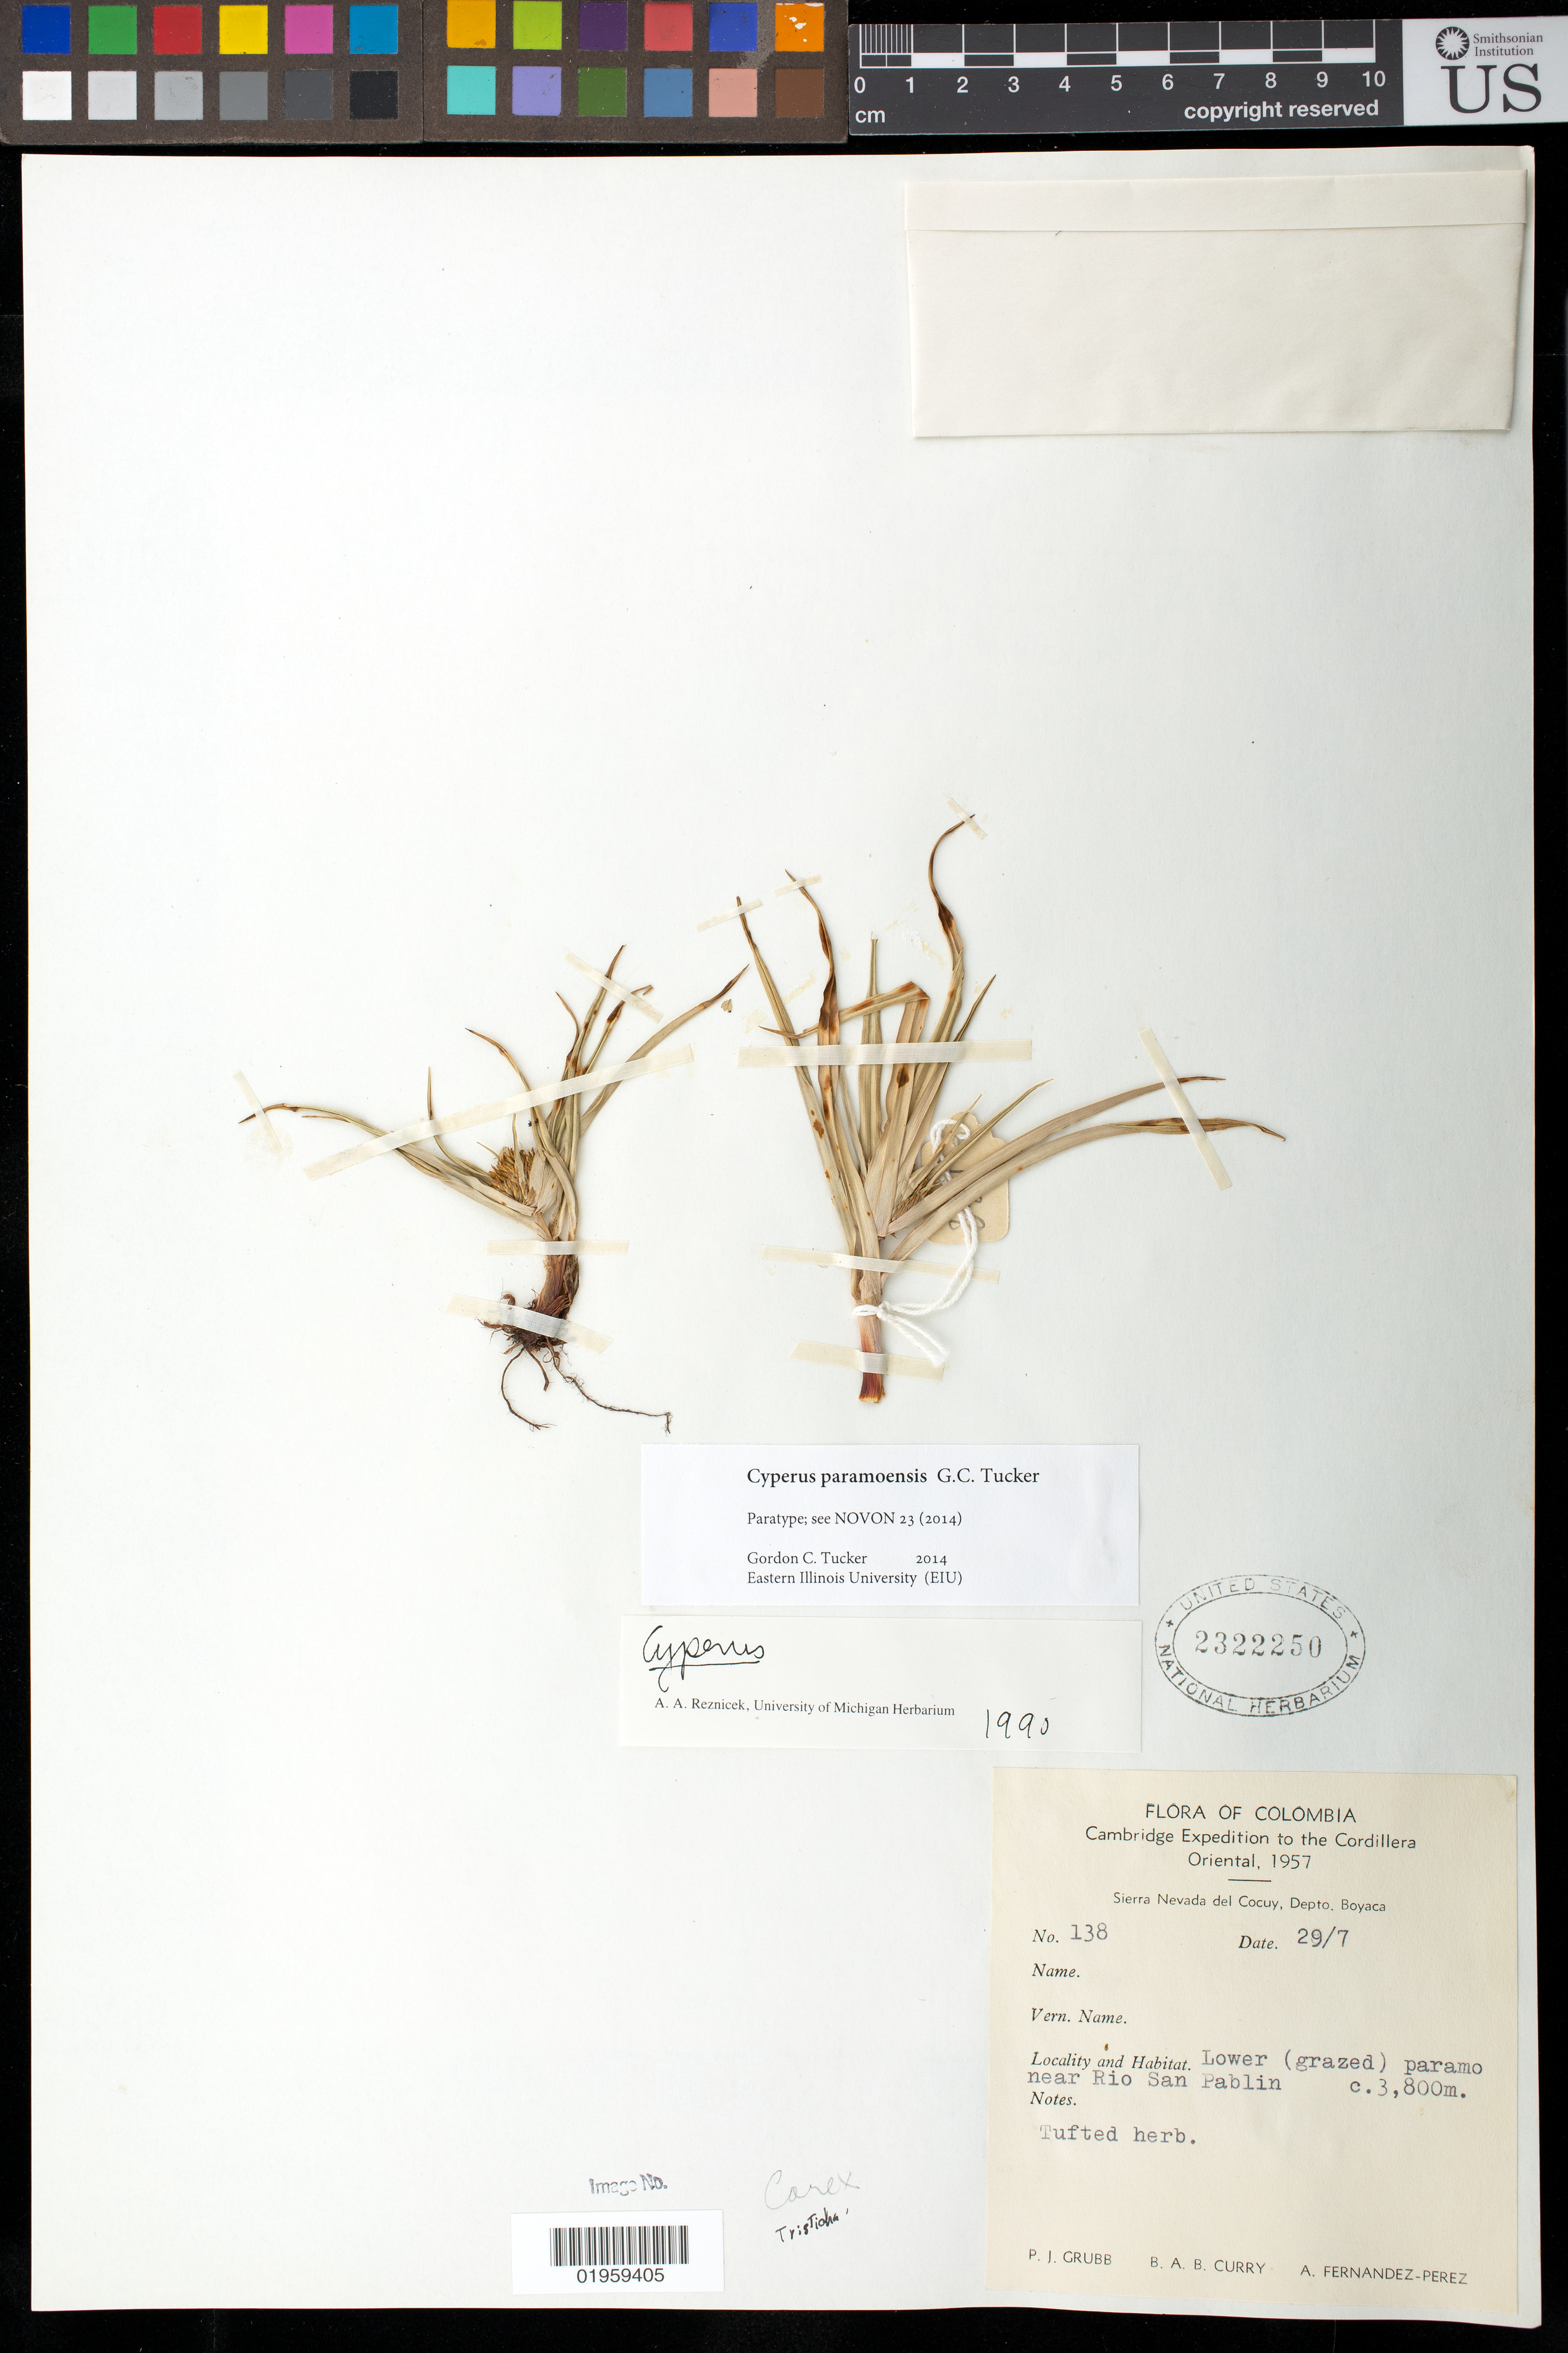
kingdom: Plantae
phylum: Tracheophyta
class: Liliopsida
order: Poales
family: Cyperaceae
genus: Cyperus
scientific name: Cyperus paramoensis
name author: G.C. Tucker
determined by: Tucker, G. C.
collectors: W. G. Herter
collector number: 1617d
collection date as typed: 1936, Nov. 30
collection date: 1936-11-30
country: Uruguay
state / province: Canelones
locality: Sguas Corrientes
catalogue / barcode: US 2322250